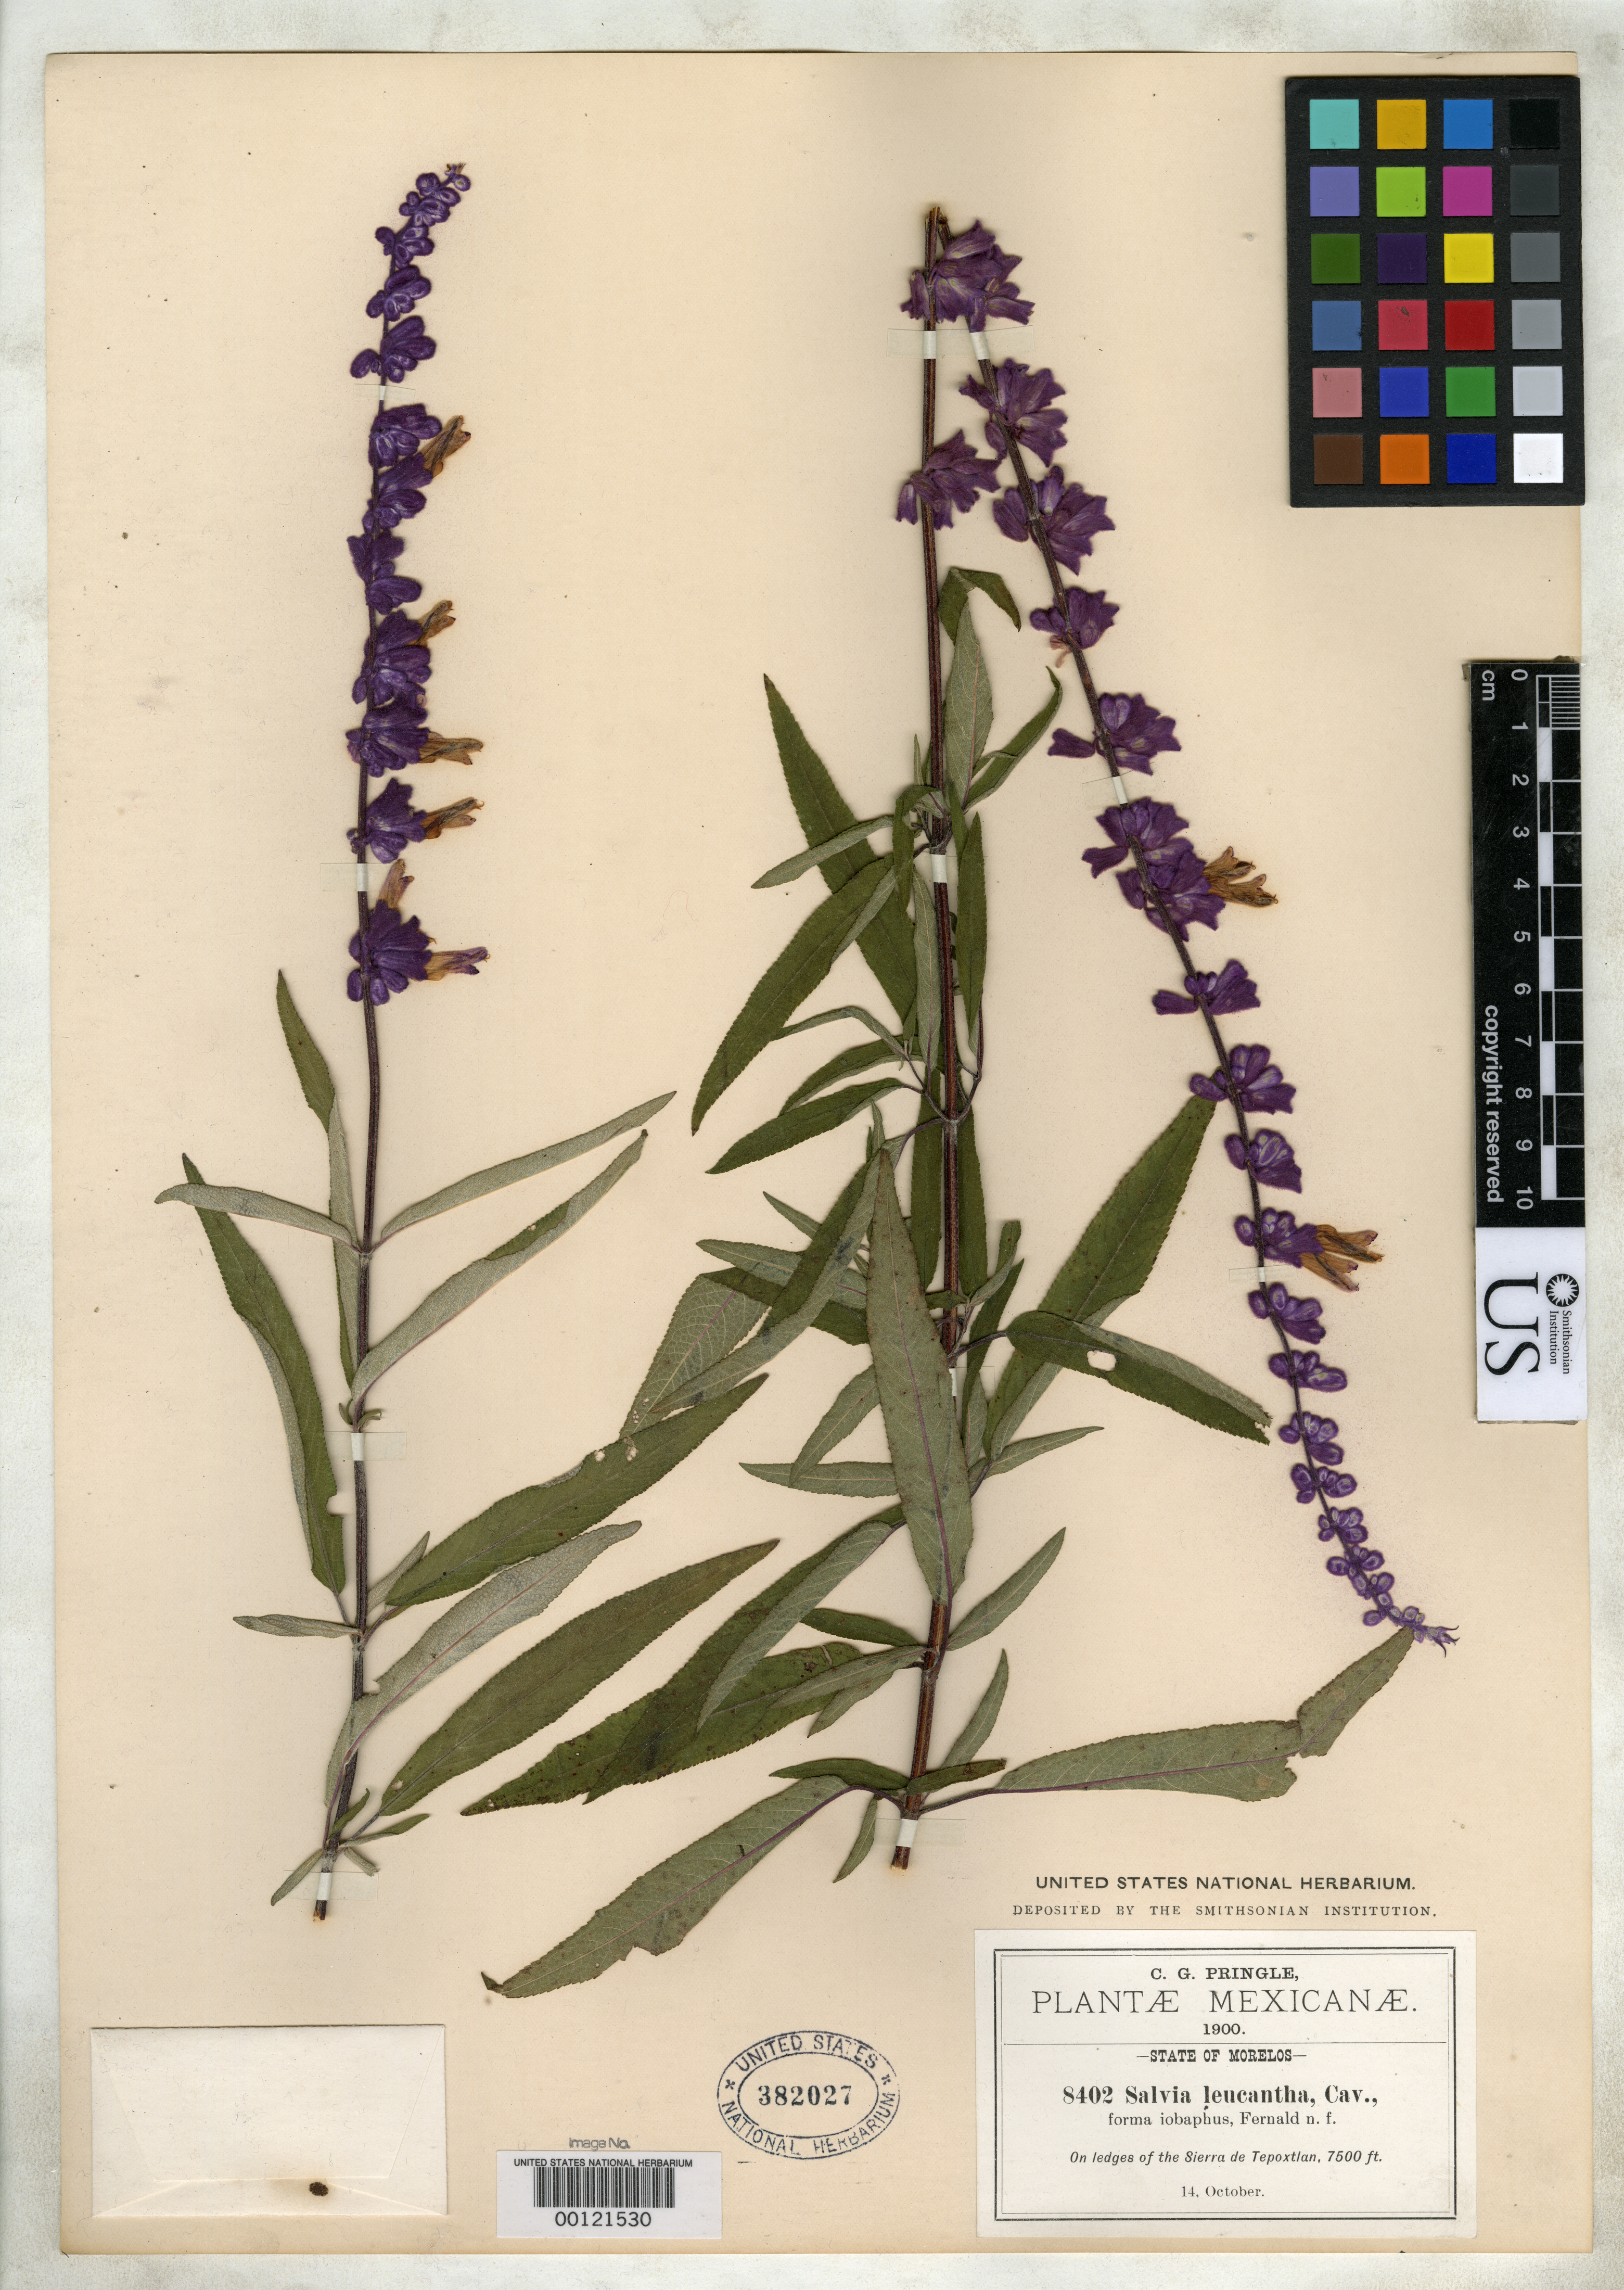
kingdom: Plantae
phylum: Tracheophyta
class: Magnoliopsida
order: Lamiales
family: Lamiaceae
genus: Salvia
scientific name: Salvia leucantha f. iobaphes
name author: Fernald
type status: Isotype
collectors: C. G. Pringle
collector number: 8402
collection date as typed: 14 Oct 1900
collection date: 1900-10-14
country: Mexico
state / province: Morelos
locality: Sierra de Tepoxtlan.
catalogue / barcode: US 382027